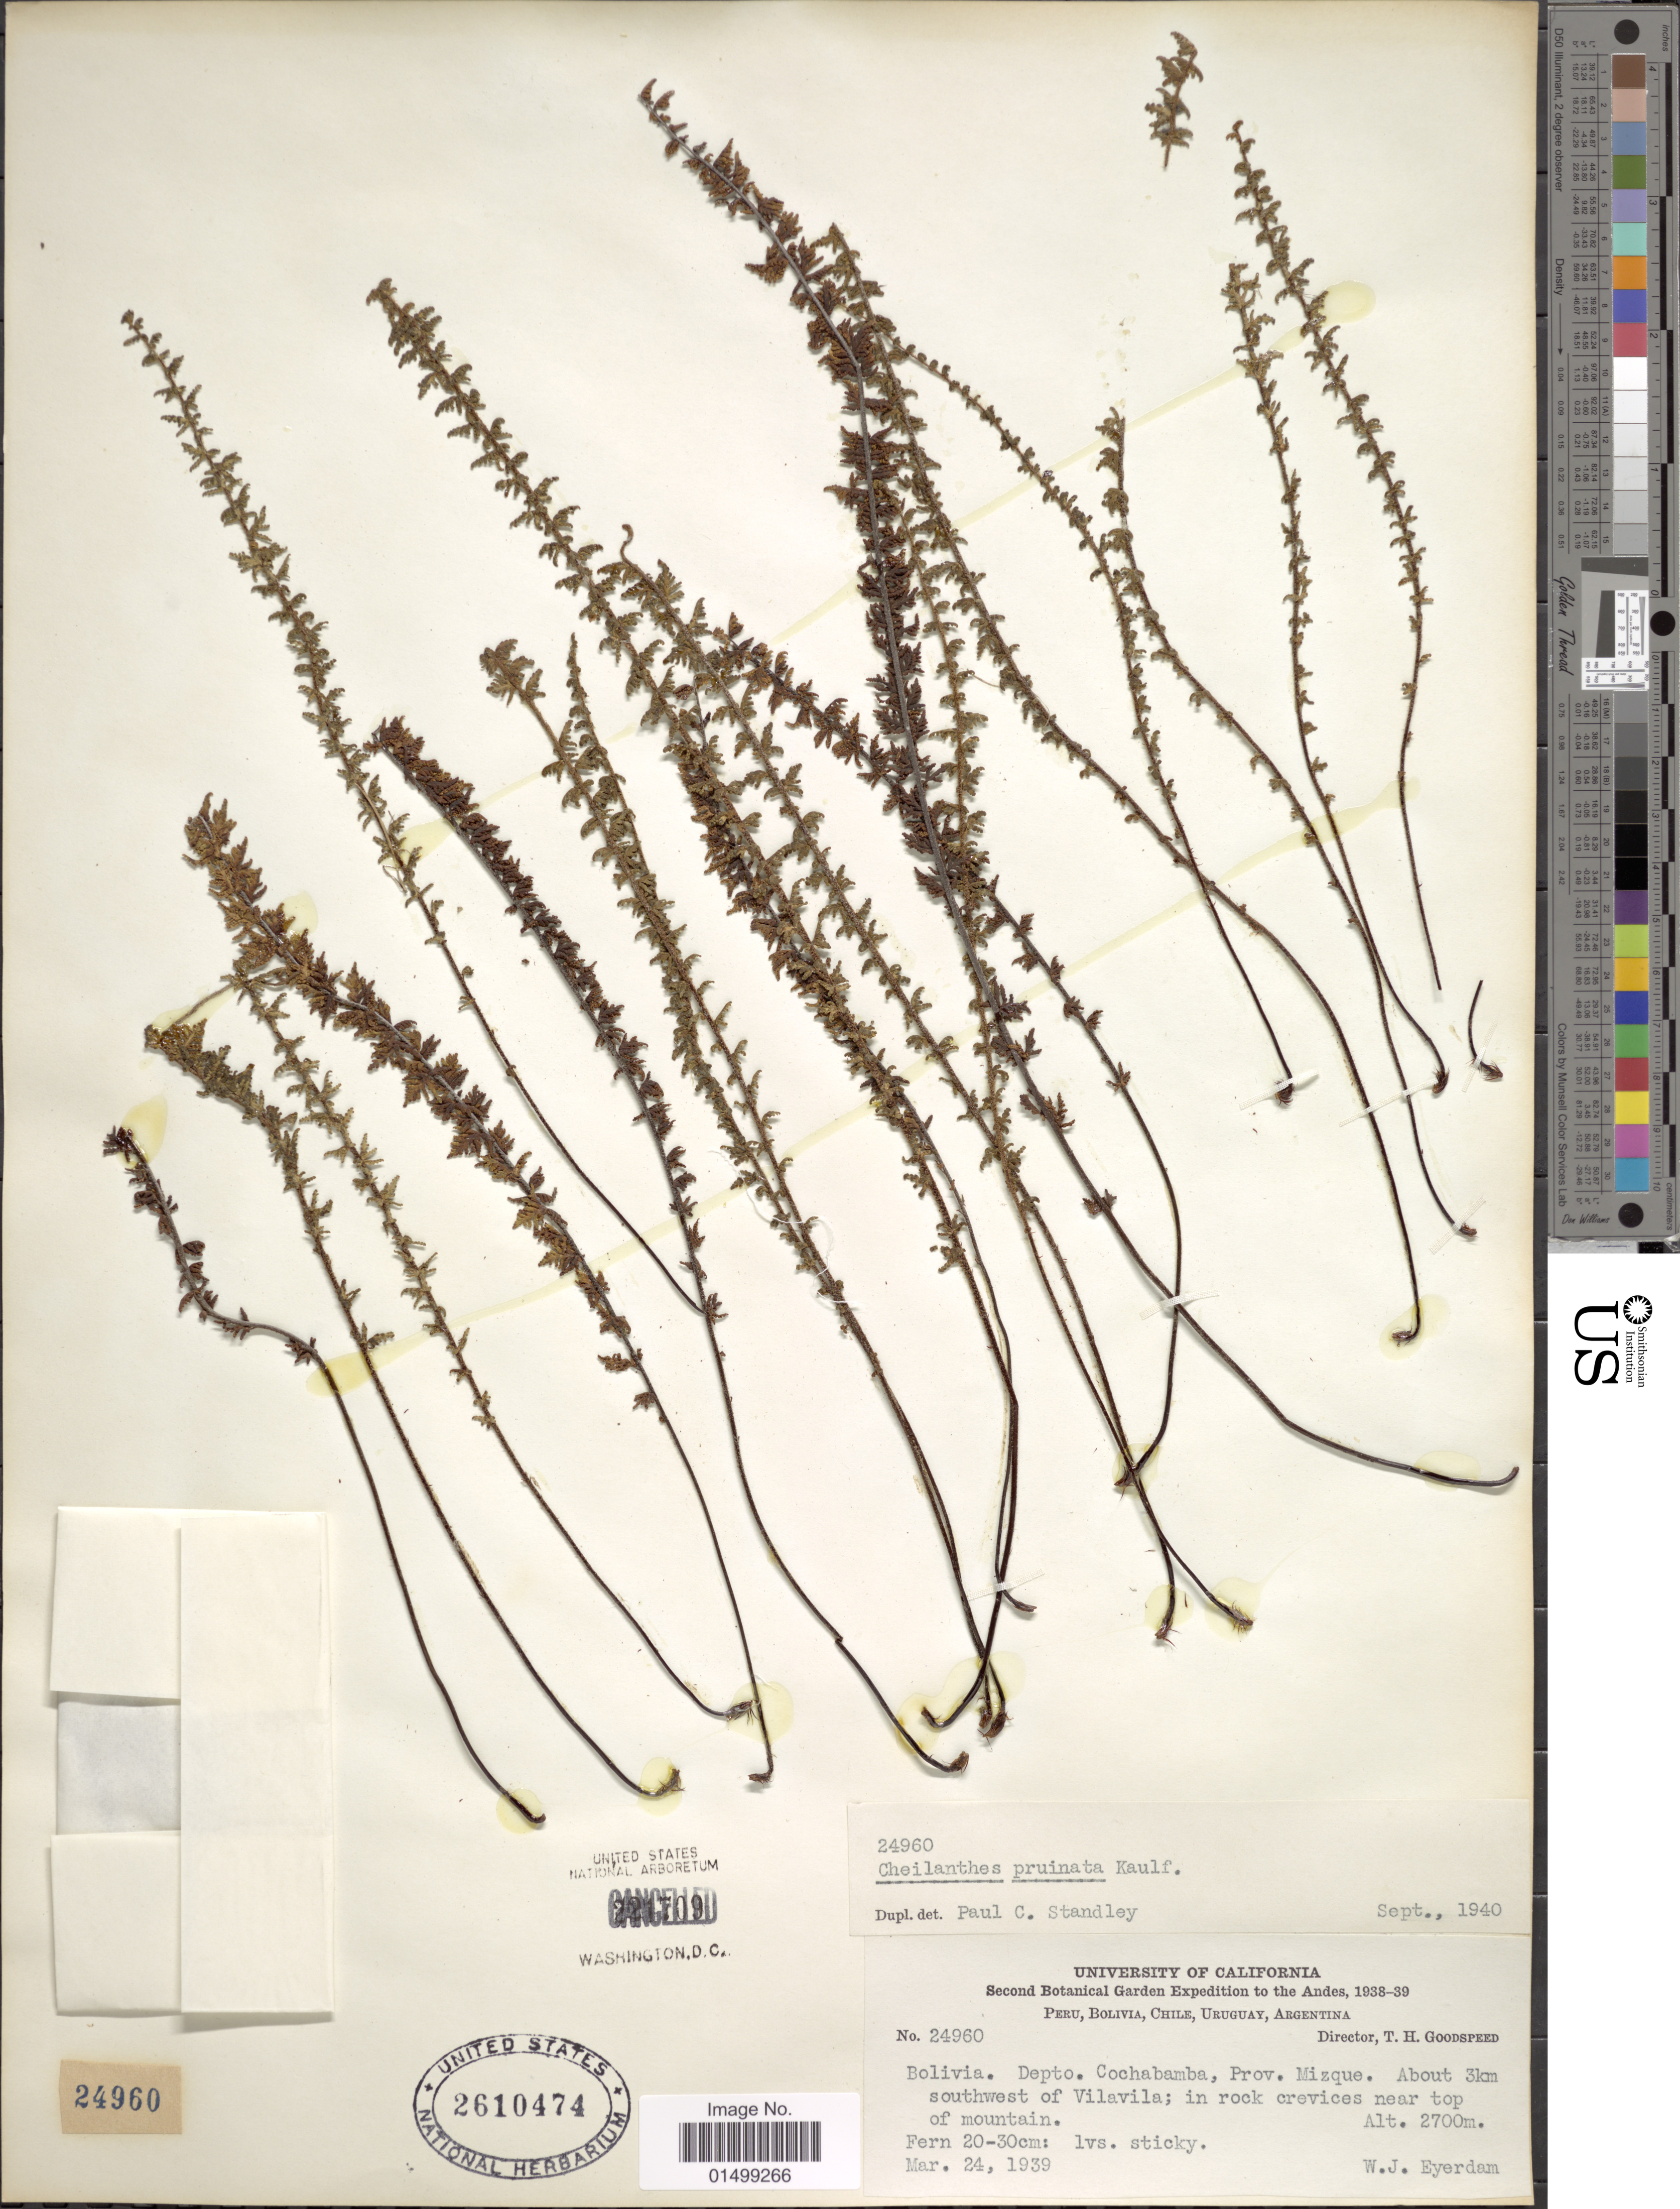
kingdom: Plantae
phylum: Tracheophyta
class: Polypodiopsida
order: Polypodiales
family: Pteridaceae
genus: Cheilanthes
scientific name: Cheilanthes pruinata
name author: Kaulf.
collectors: W. J. Eyerdam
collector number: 24960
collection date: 1939-03-24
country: Bolivia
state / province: Cochabamba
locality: Prov. Mizque, about 3 km southwest of Vilavila, in rock crevices near top.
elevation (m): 2700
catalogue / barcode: US 2610474